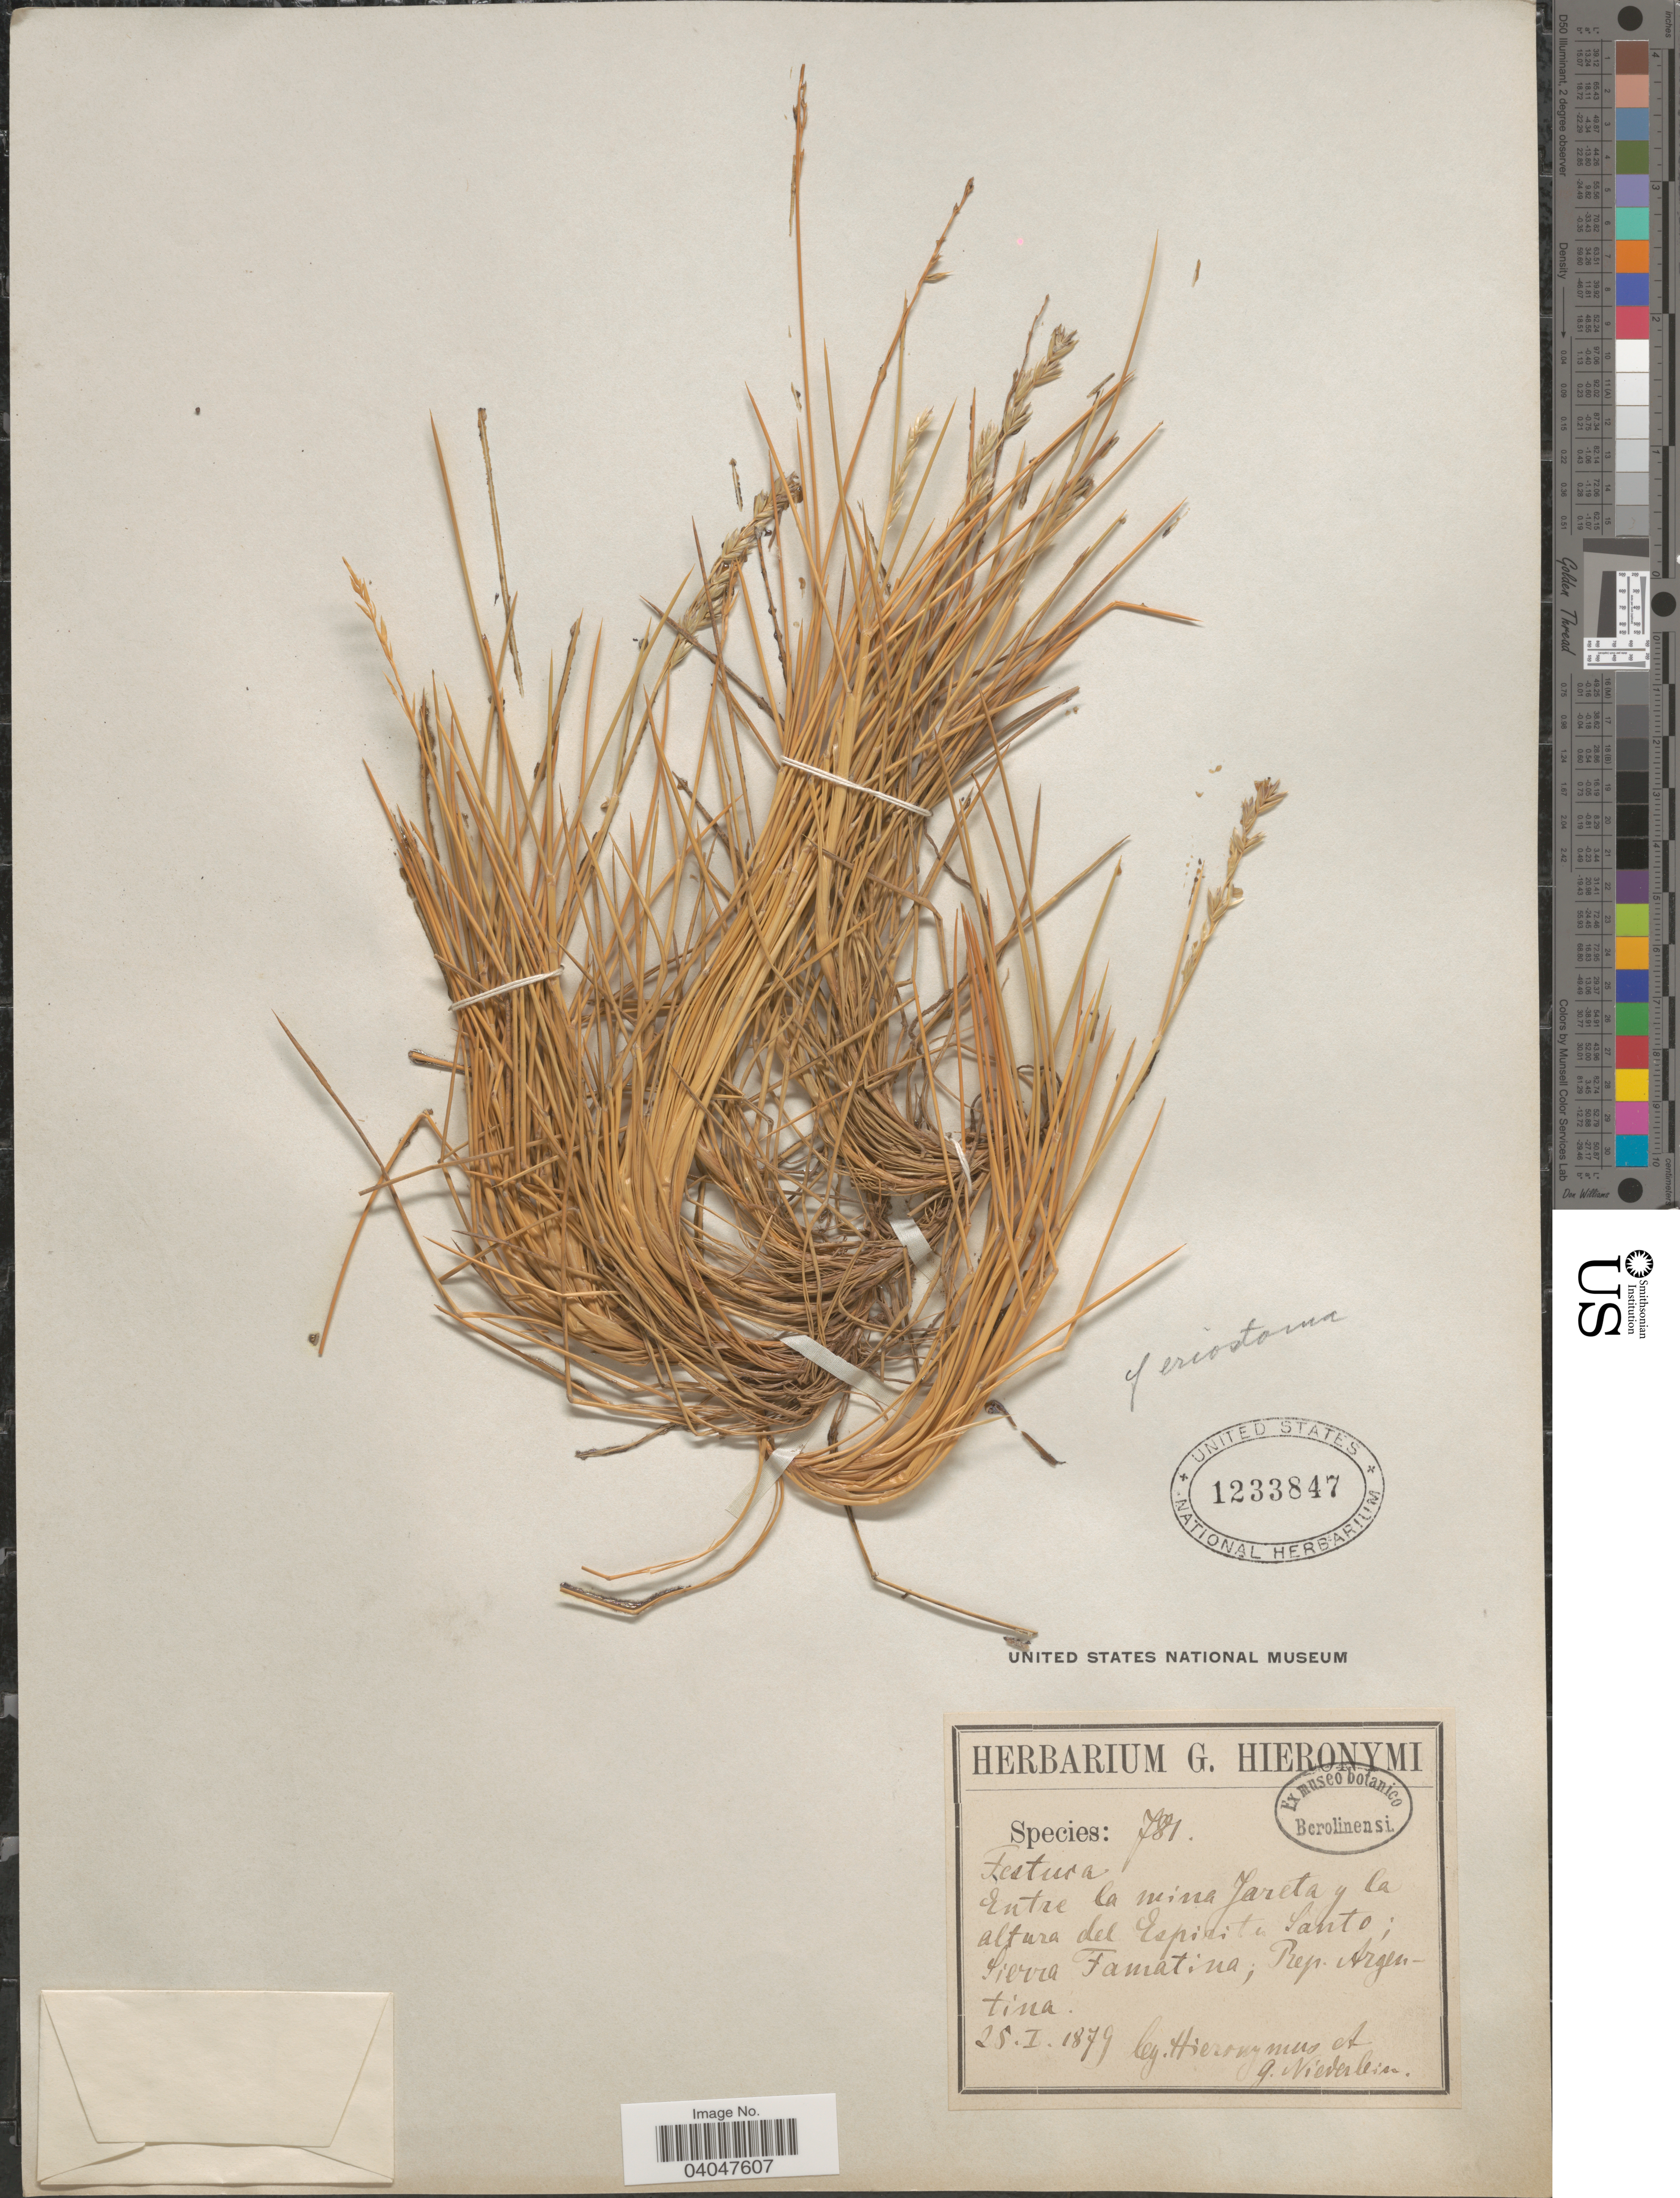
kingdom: Plantae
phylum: Tracheophyta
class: Liliopsida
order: Poales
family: Poaceae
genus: Festuca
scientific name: Festuca eriostoma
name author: Hack.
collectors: G. H. Hieronymus & G. Niederlein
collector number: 781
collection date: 1879-01-25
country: Argentina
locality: Entre la mina Jareta y la altura del Espiritu Santo; Sierra Famatina; Rep. Argentina.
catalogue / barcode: US 1233847